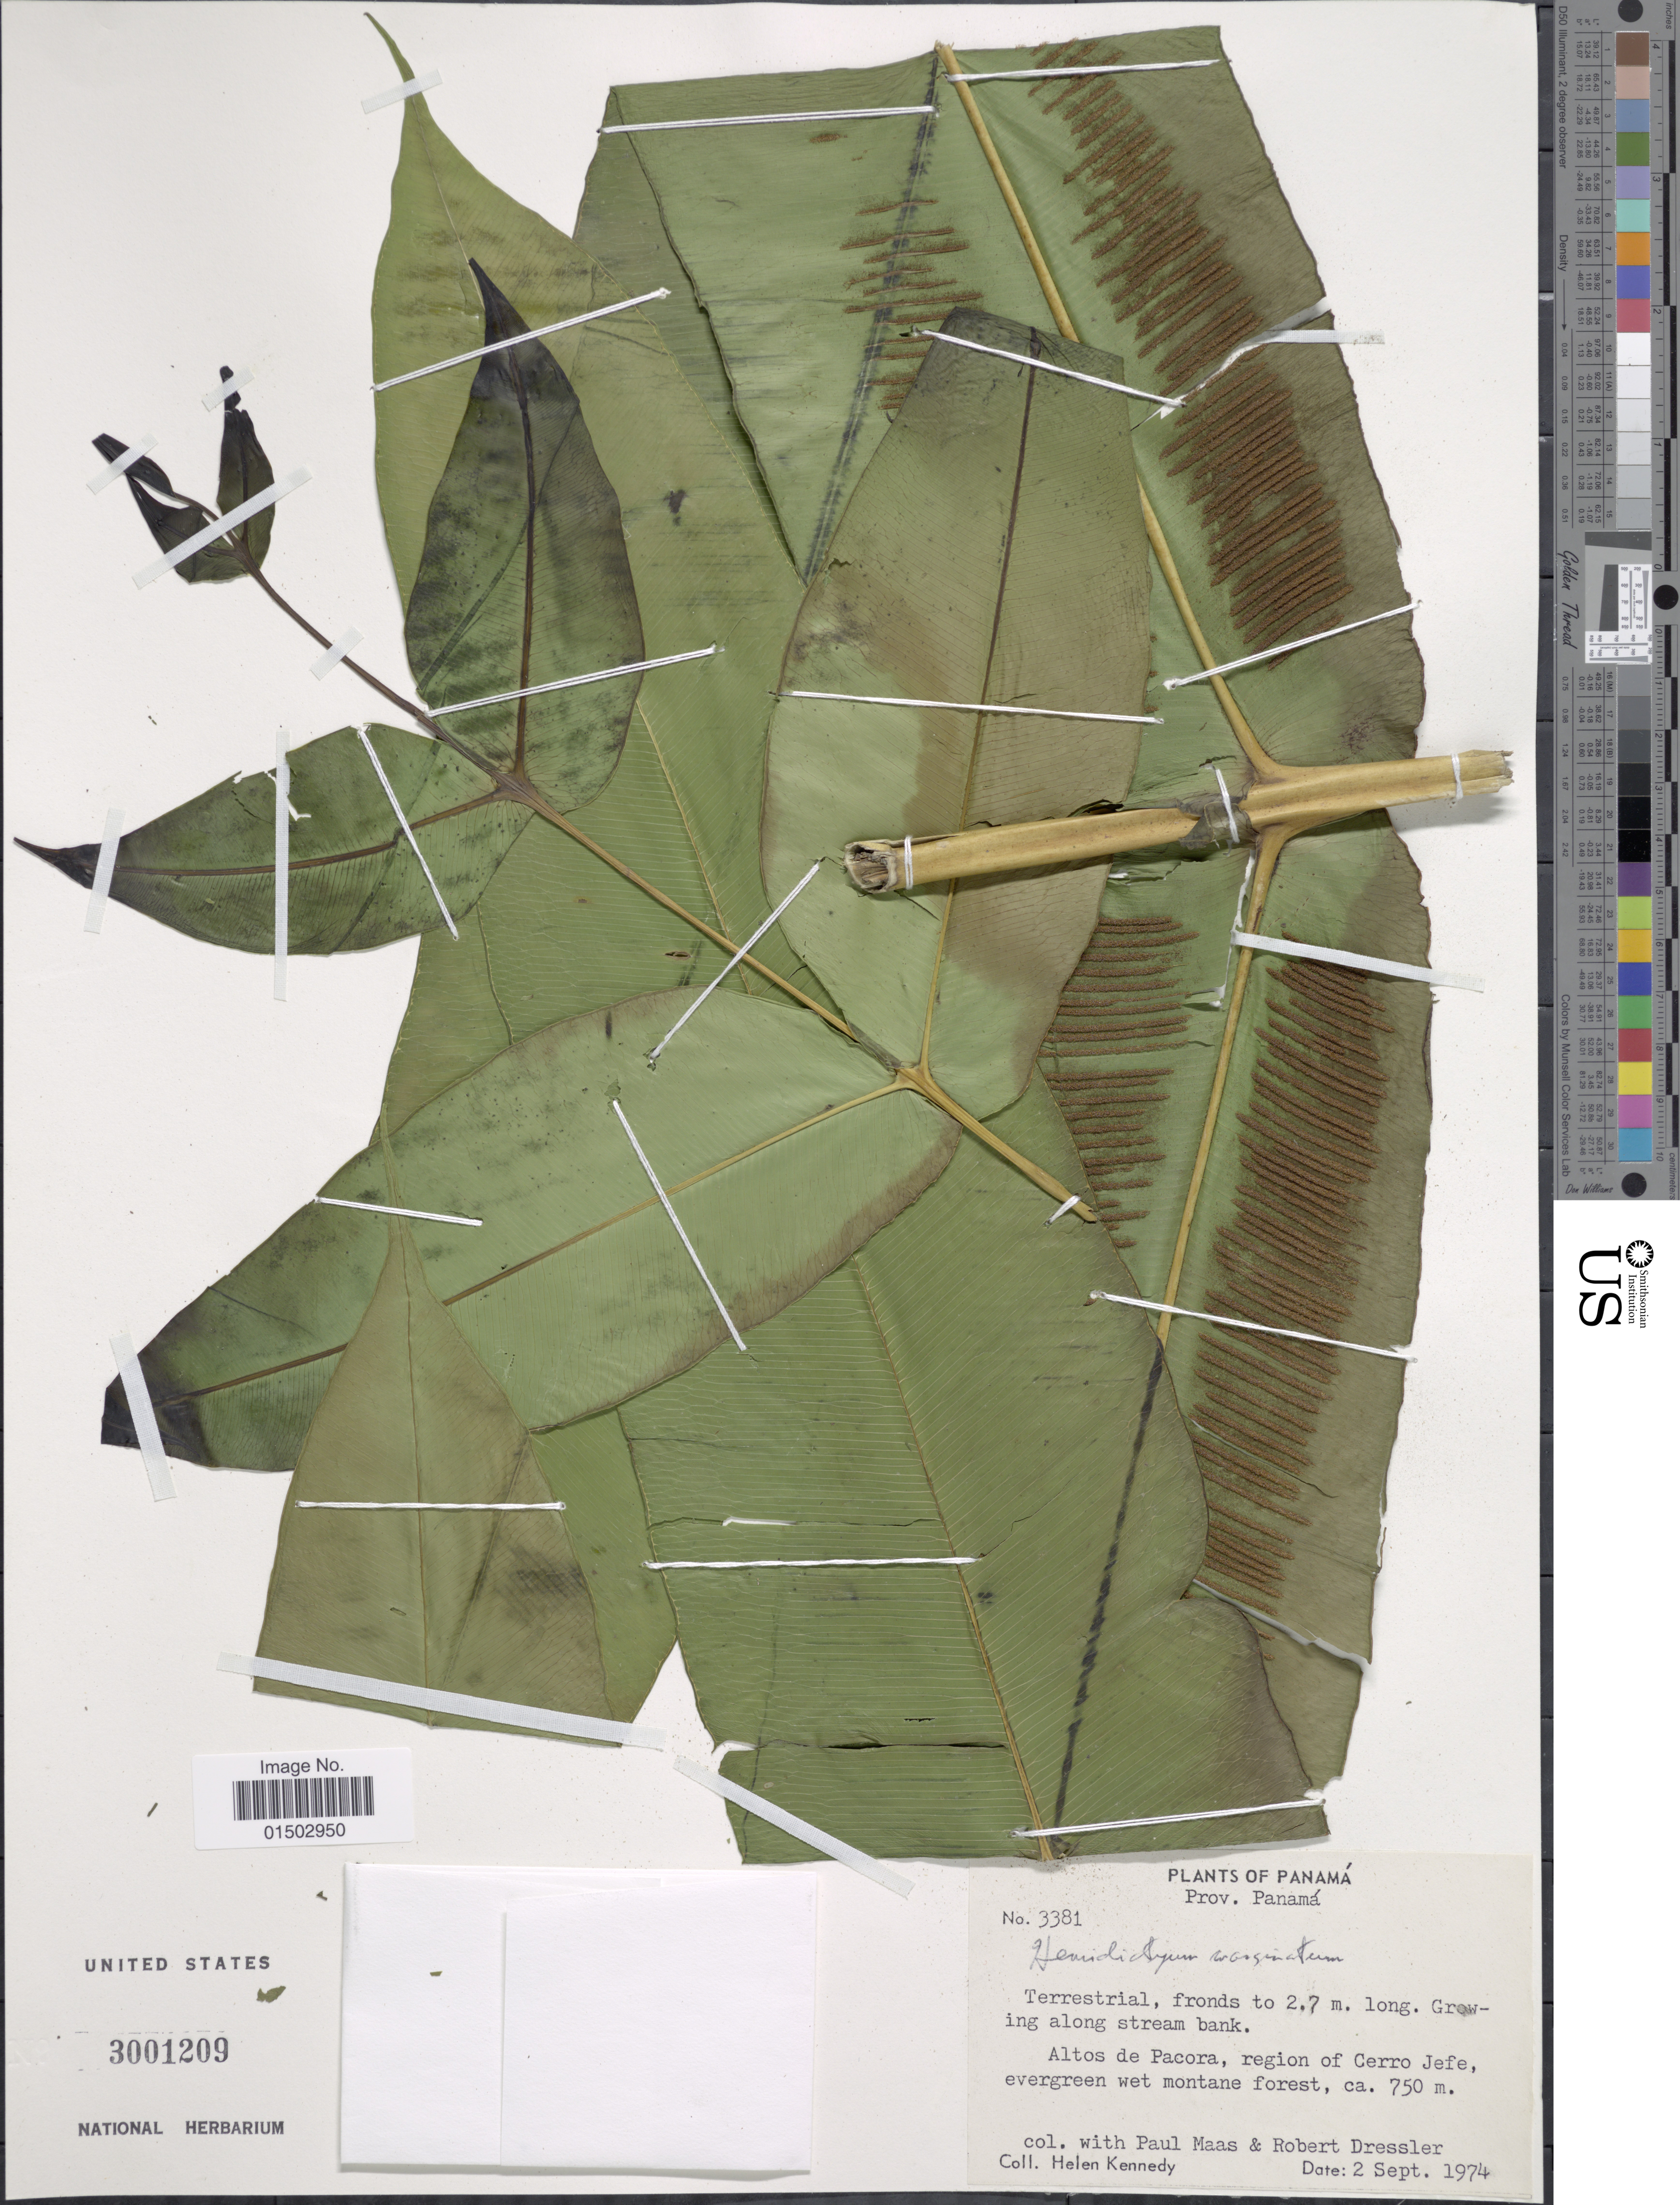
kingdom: Plantae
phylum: Tracheophyta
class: Polypodiopsida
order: Polypodiales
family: Hemidictyaceae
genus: Hemidictyum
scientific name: Hemidictyum marginatum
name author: (L.) C. Presl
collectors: H. Kennedy, P. Maas & R. Dressler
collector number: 3381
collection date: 1974-09-02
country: Panama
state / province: Panamá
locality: Terrestrial, fronds to 2.7 m. long. Growing along stream bank. Altos de Pacora, region of Cerro Jefe, evergreen wet montane forest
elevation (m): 750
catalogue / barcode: US 3001209